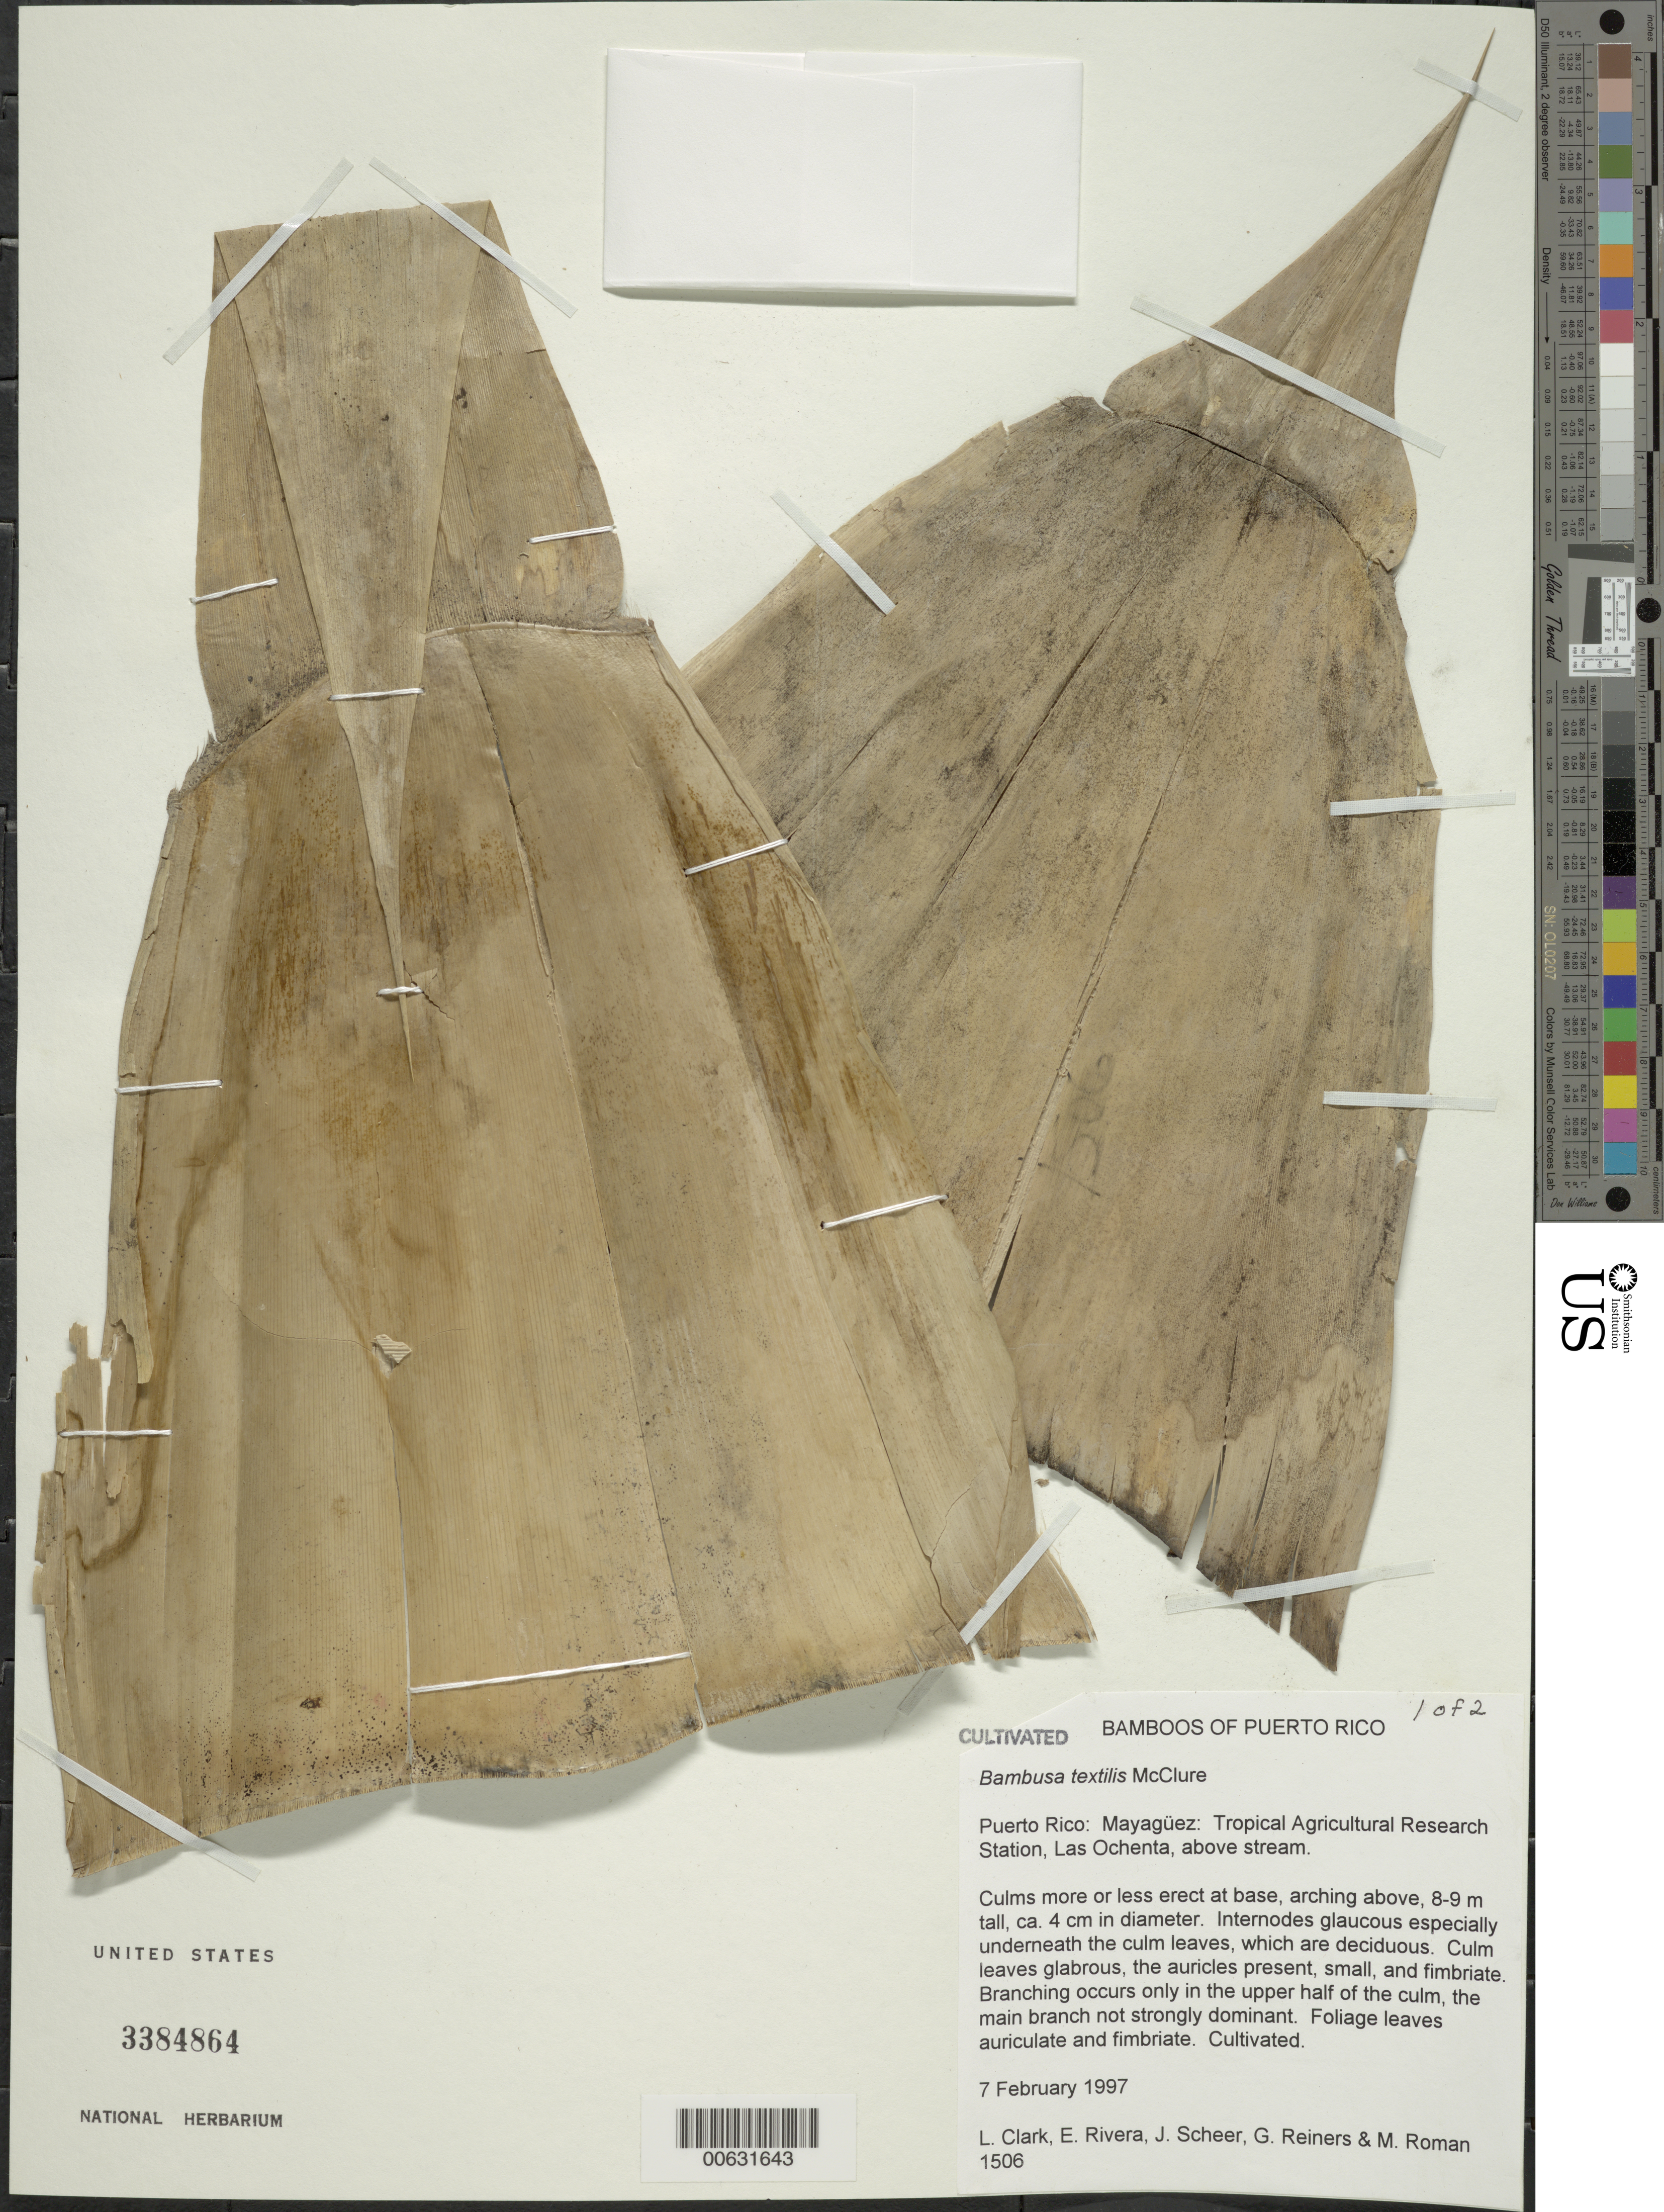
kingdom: Plantae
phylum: Tracheophyta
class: Liliopsida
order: Poales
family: Poaceae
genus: Bambusa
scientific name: Bambusa textilis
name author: McClure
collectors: L. G. Clark, E. Rivera, J. Scheer, M. Román & G. Reiners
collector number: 1506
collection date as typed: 07 Feb 1997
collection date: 1997-02-07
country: Puerto Rico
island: Greater Antilles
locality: Mayaguez, tropical agricultural research station, la ochenta, above stream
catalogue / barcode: US 3384864